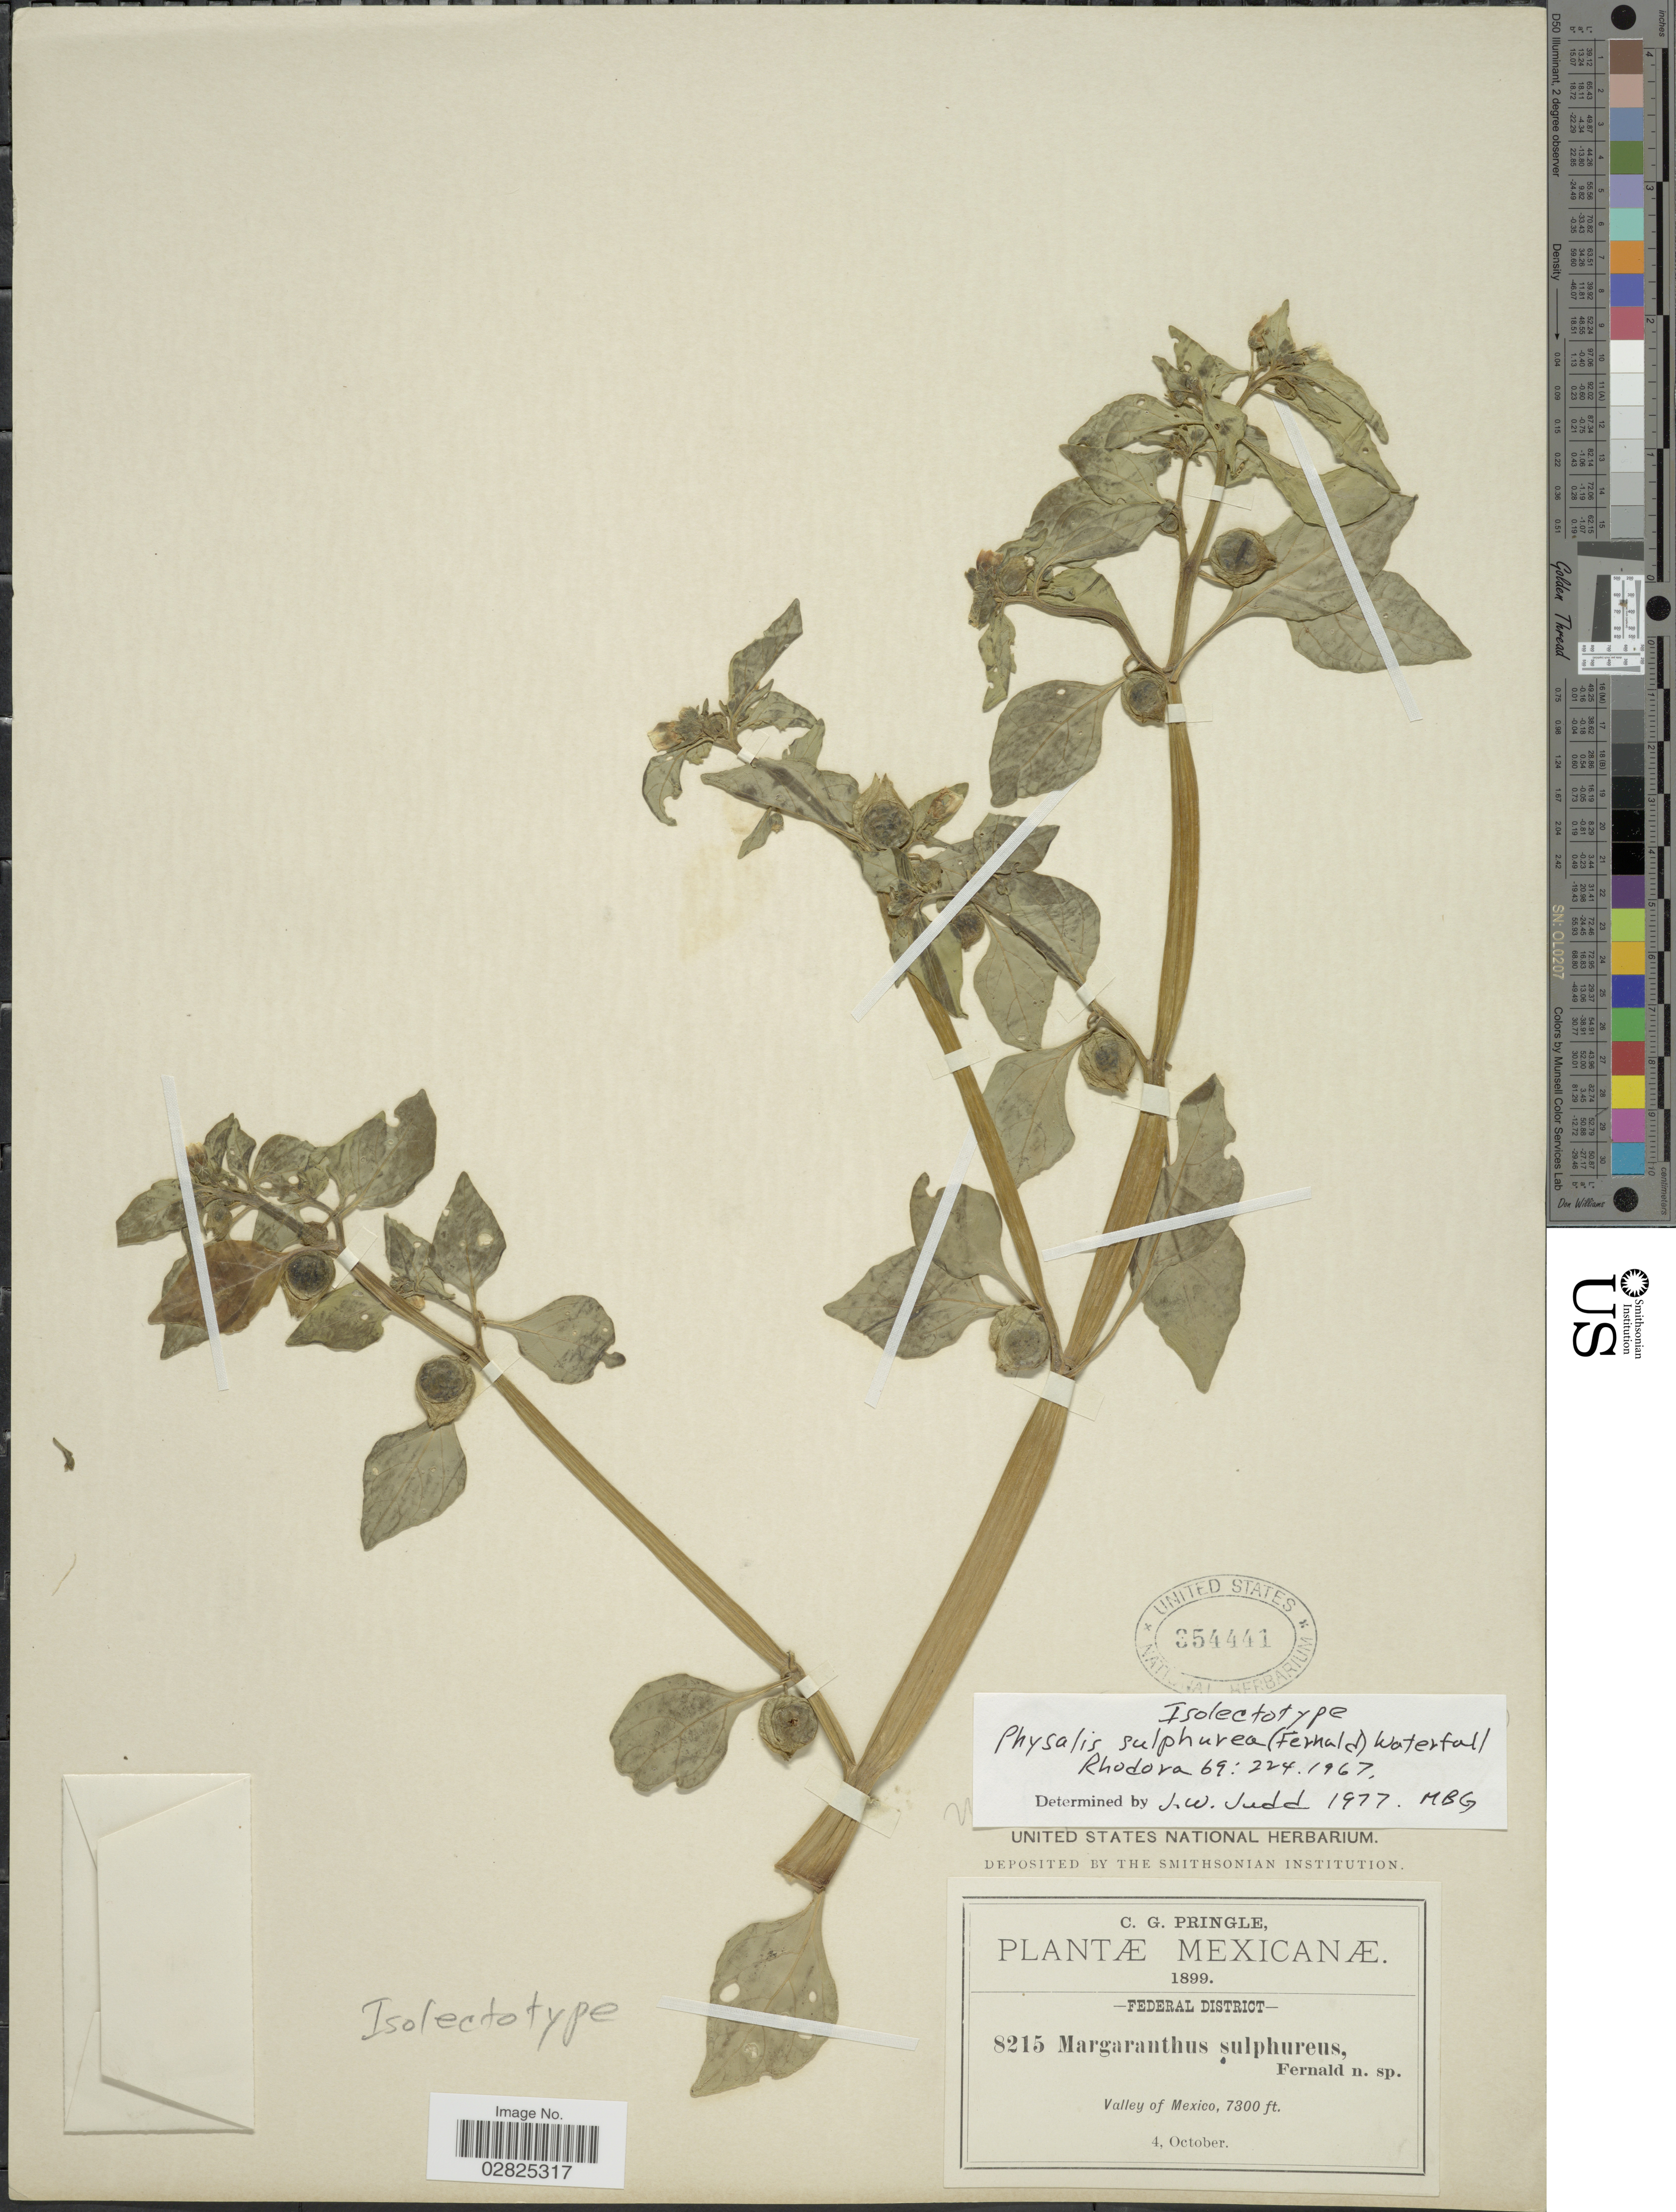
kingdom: Plantae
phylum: Tracheophyta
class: Magnoliopsida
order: Solanales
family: Solanaceae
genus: Physalis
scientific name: Physalis sulphurea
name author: (Fernald) Waterf.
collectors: C. G. Pringle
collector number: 8215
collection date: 1899-10-04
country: Mexico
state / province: Distrito Federal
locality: Federal District. Valley of Mexico.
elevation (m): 2225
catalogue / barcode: US 35441